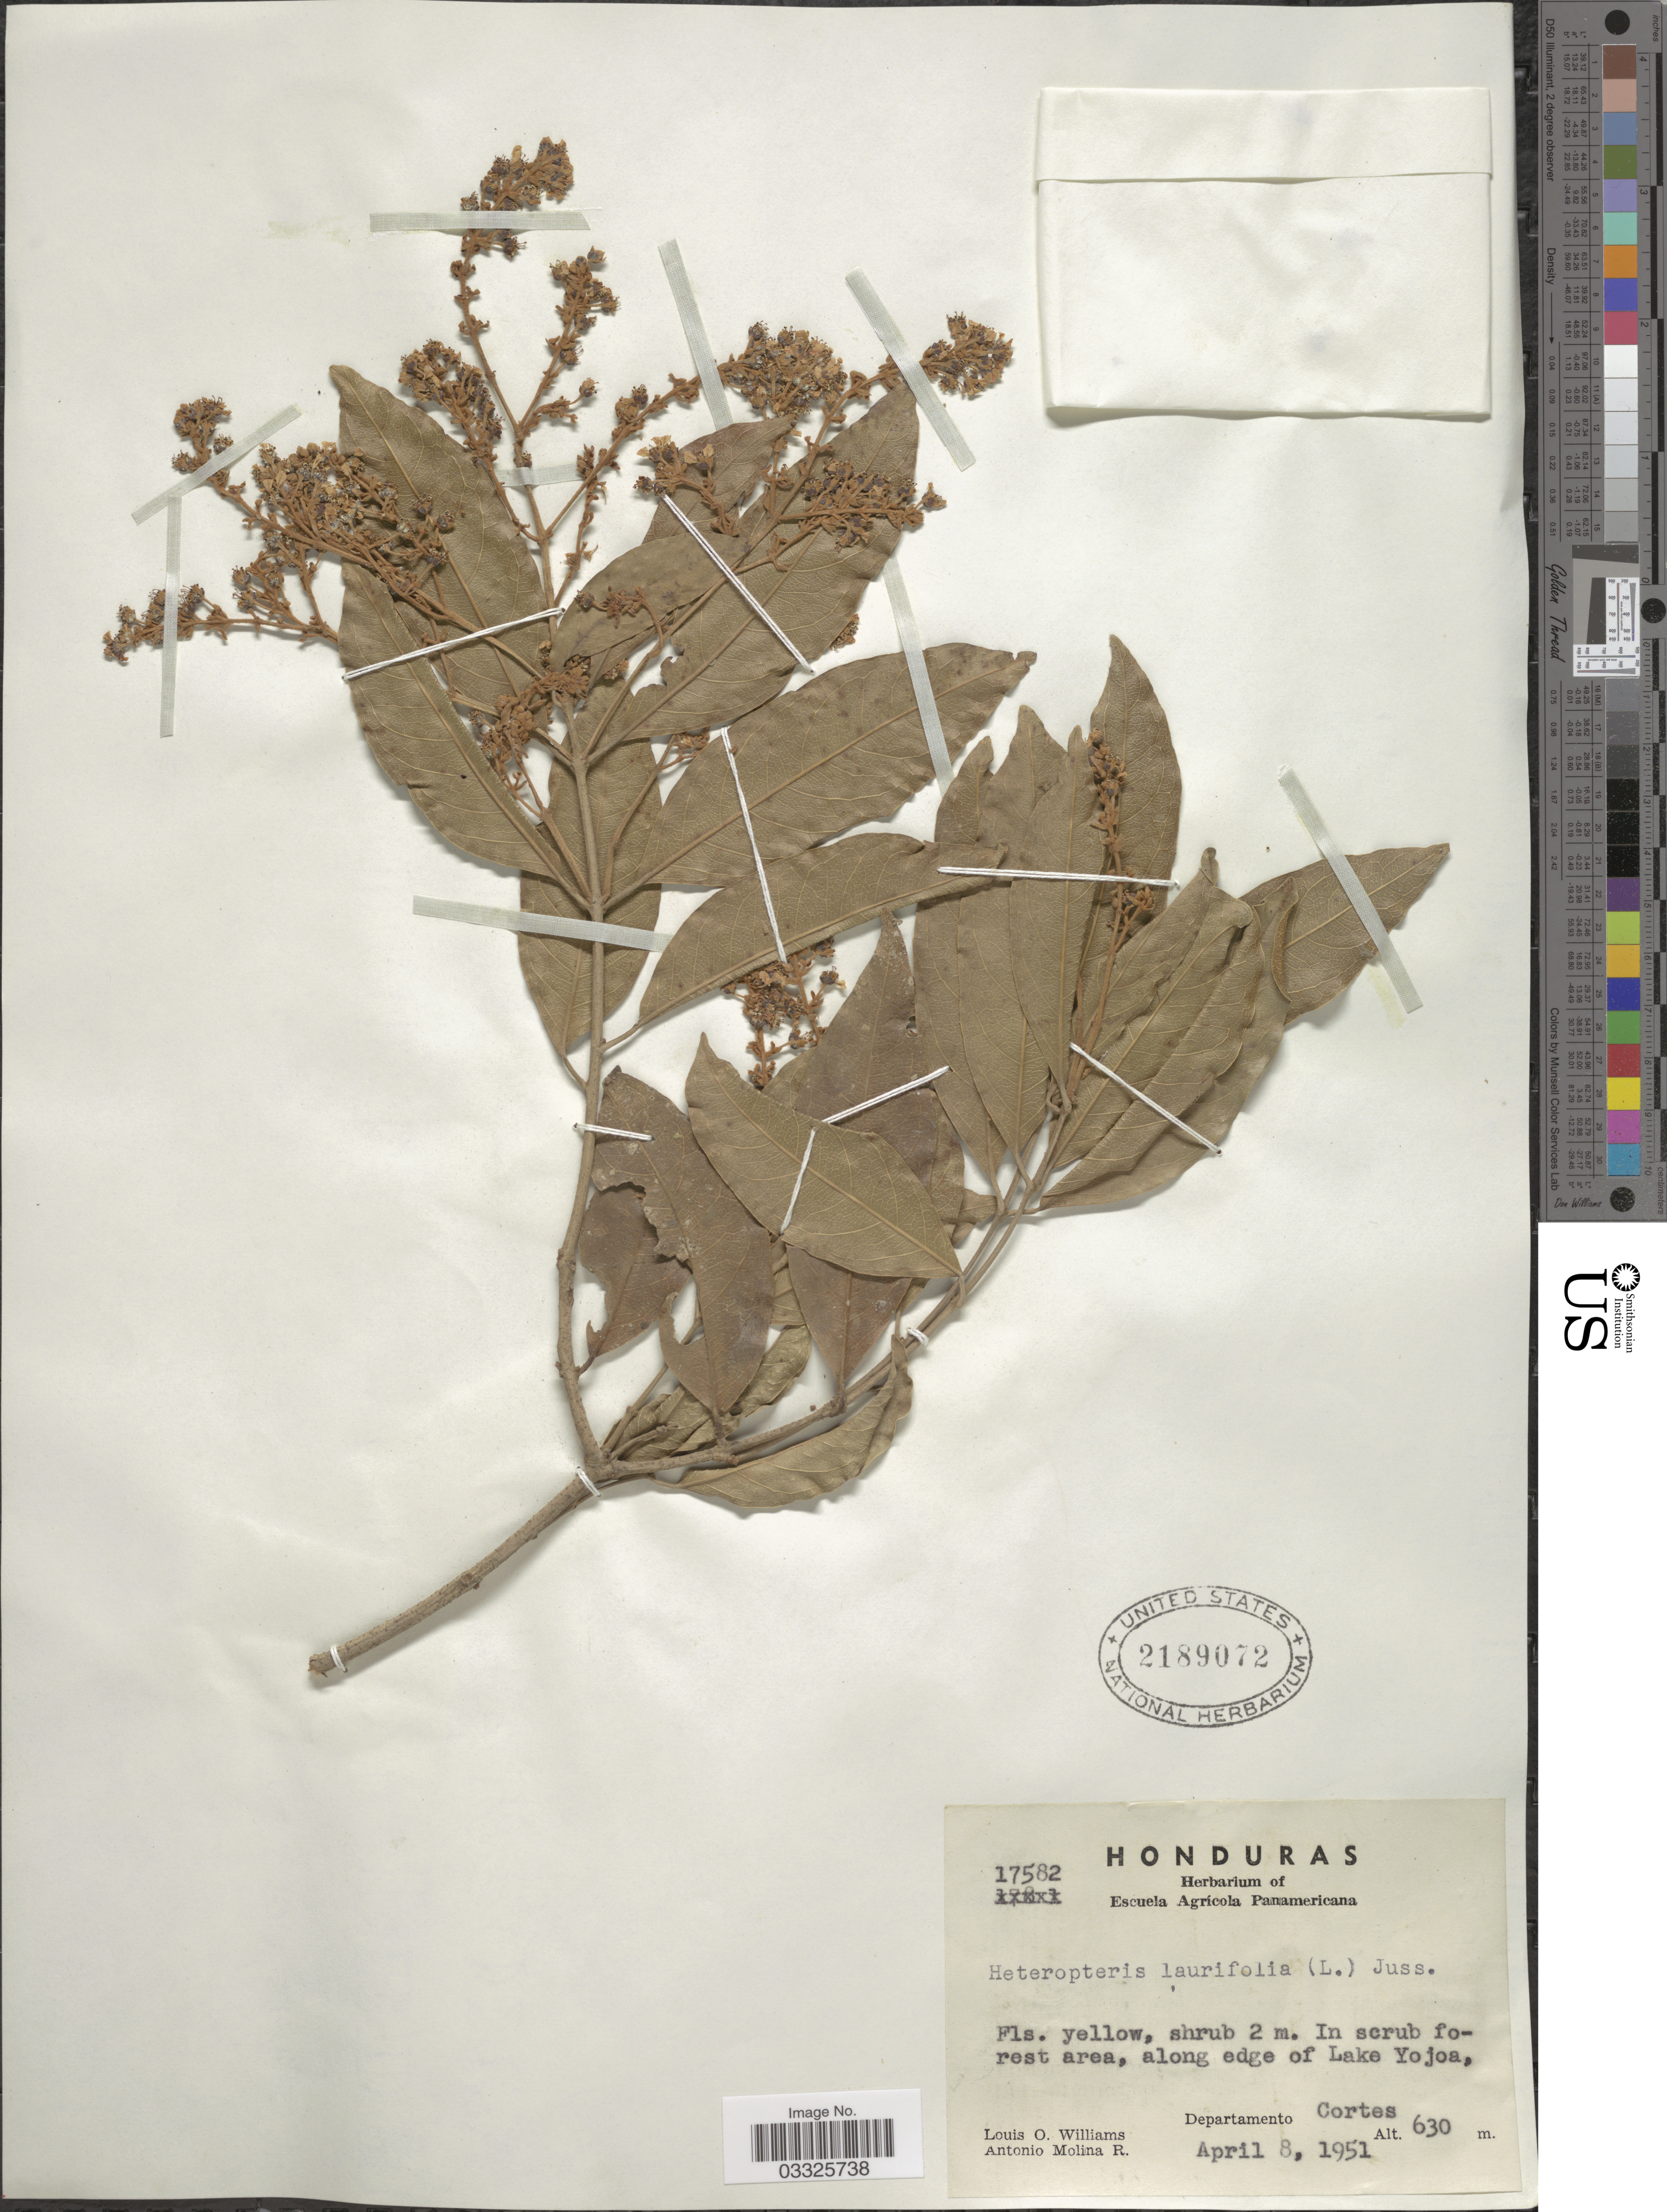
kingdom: Plantae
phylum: Tracheophyta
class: Magnoliopsida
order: Malpighiales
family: Malpighiaceae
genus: Heteropterys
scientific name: Heteropterys laurifolia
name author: (L.) A. Juss.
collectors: L. O. Williams & A. Molina R.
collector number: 17582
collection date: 1951-04-08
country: Honduras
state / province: Cortés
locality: Along edge of Lake Yojoa, Departamento Cortes.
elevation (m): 630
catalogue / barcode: US 2189072